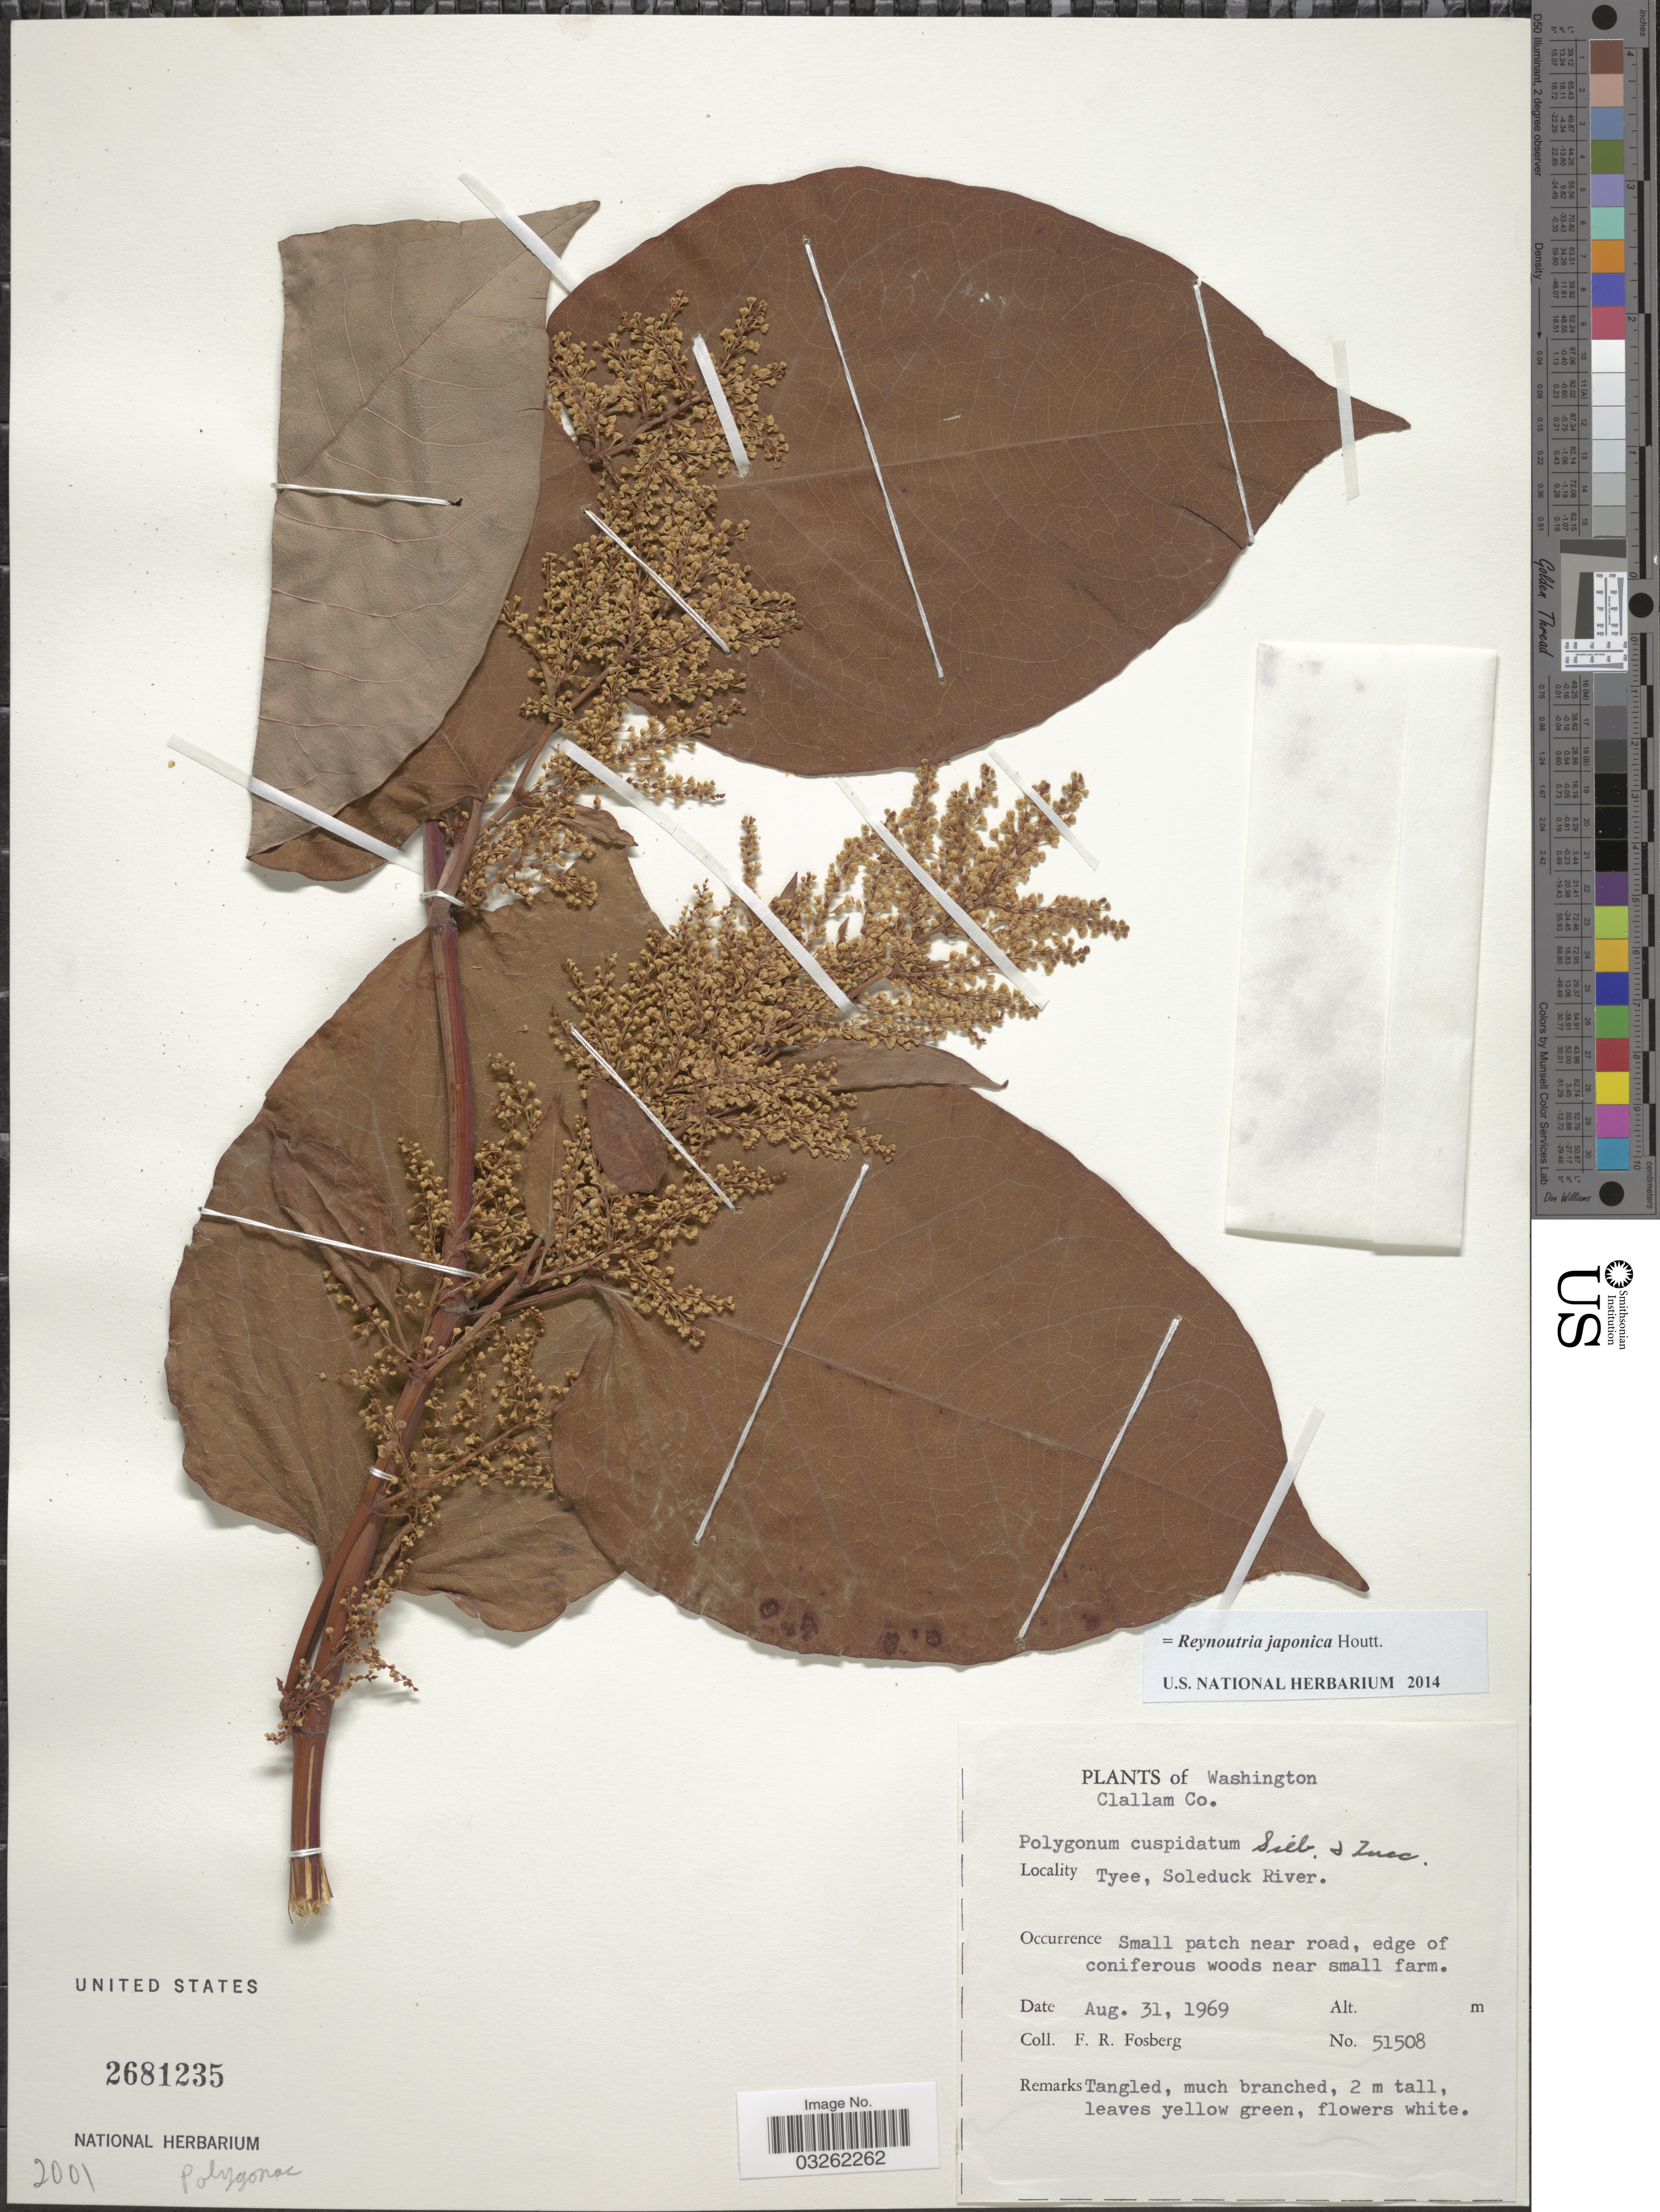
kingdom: Plantae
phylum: Tracheophyta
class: Magnoliopsida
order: Caryophyllales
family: Polygonaceae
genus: Reynoutria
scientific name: Reynoutria japonica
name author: Houtt.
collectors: F. R. Fosberg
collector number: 51508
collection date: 1969-08-31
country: United States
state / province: Washington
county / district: Clallam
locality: Clallam Co., Tyee, Soleduck River.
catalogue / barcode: US 2681235